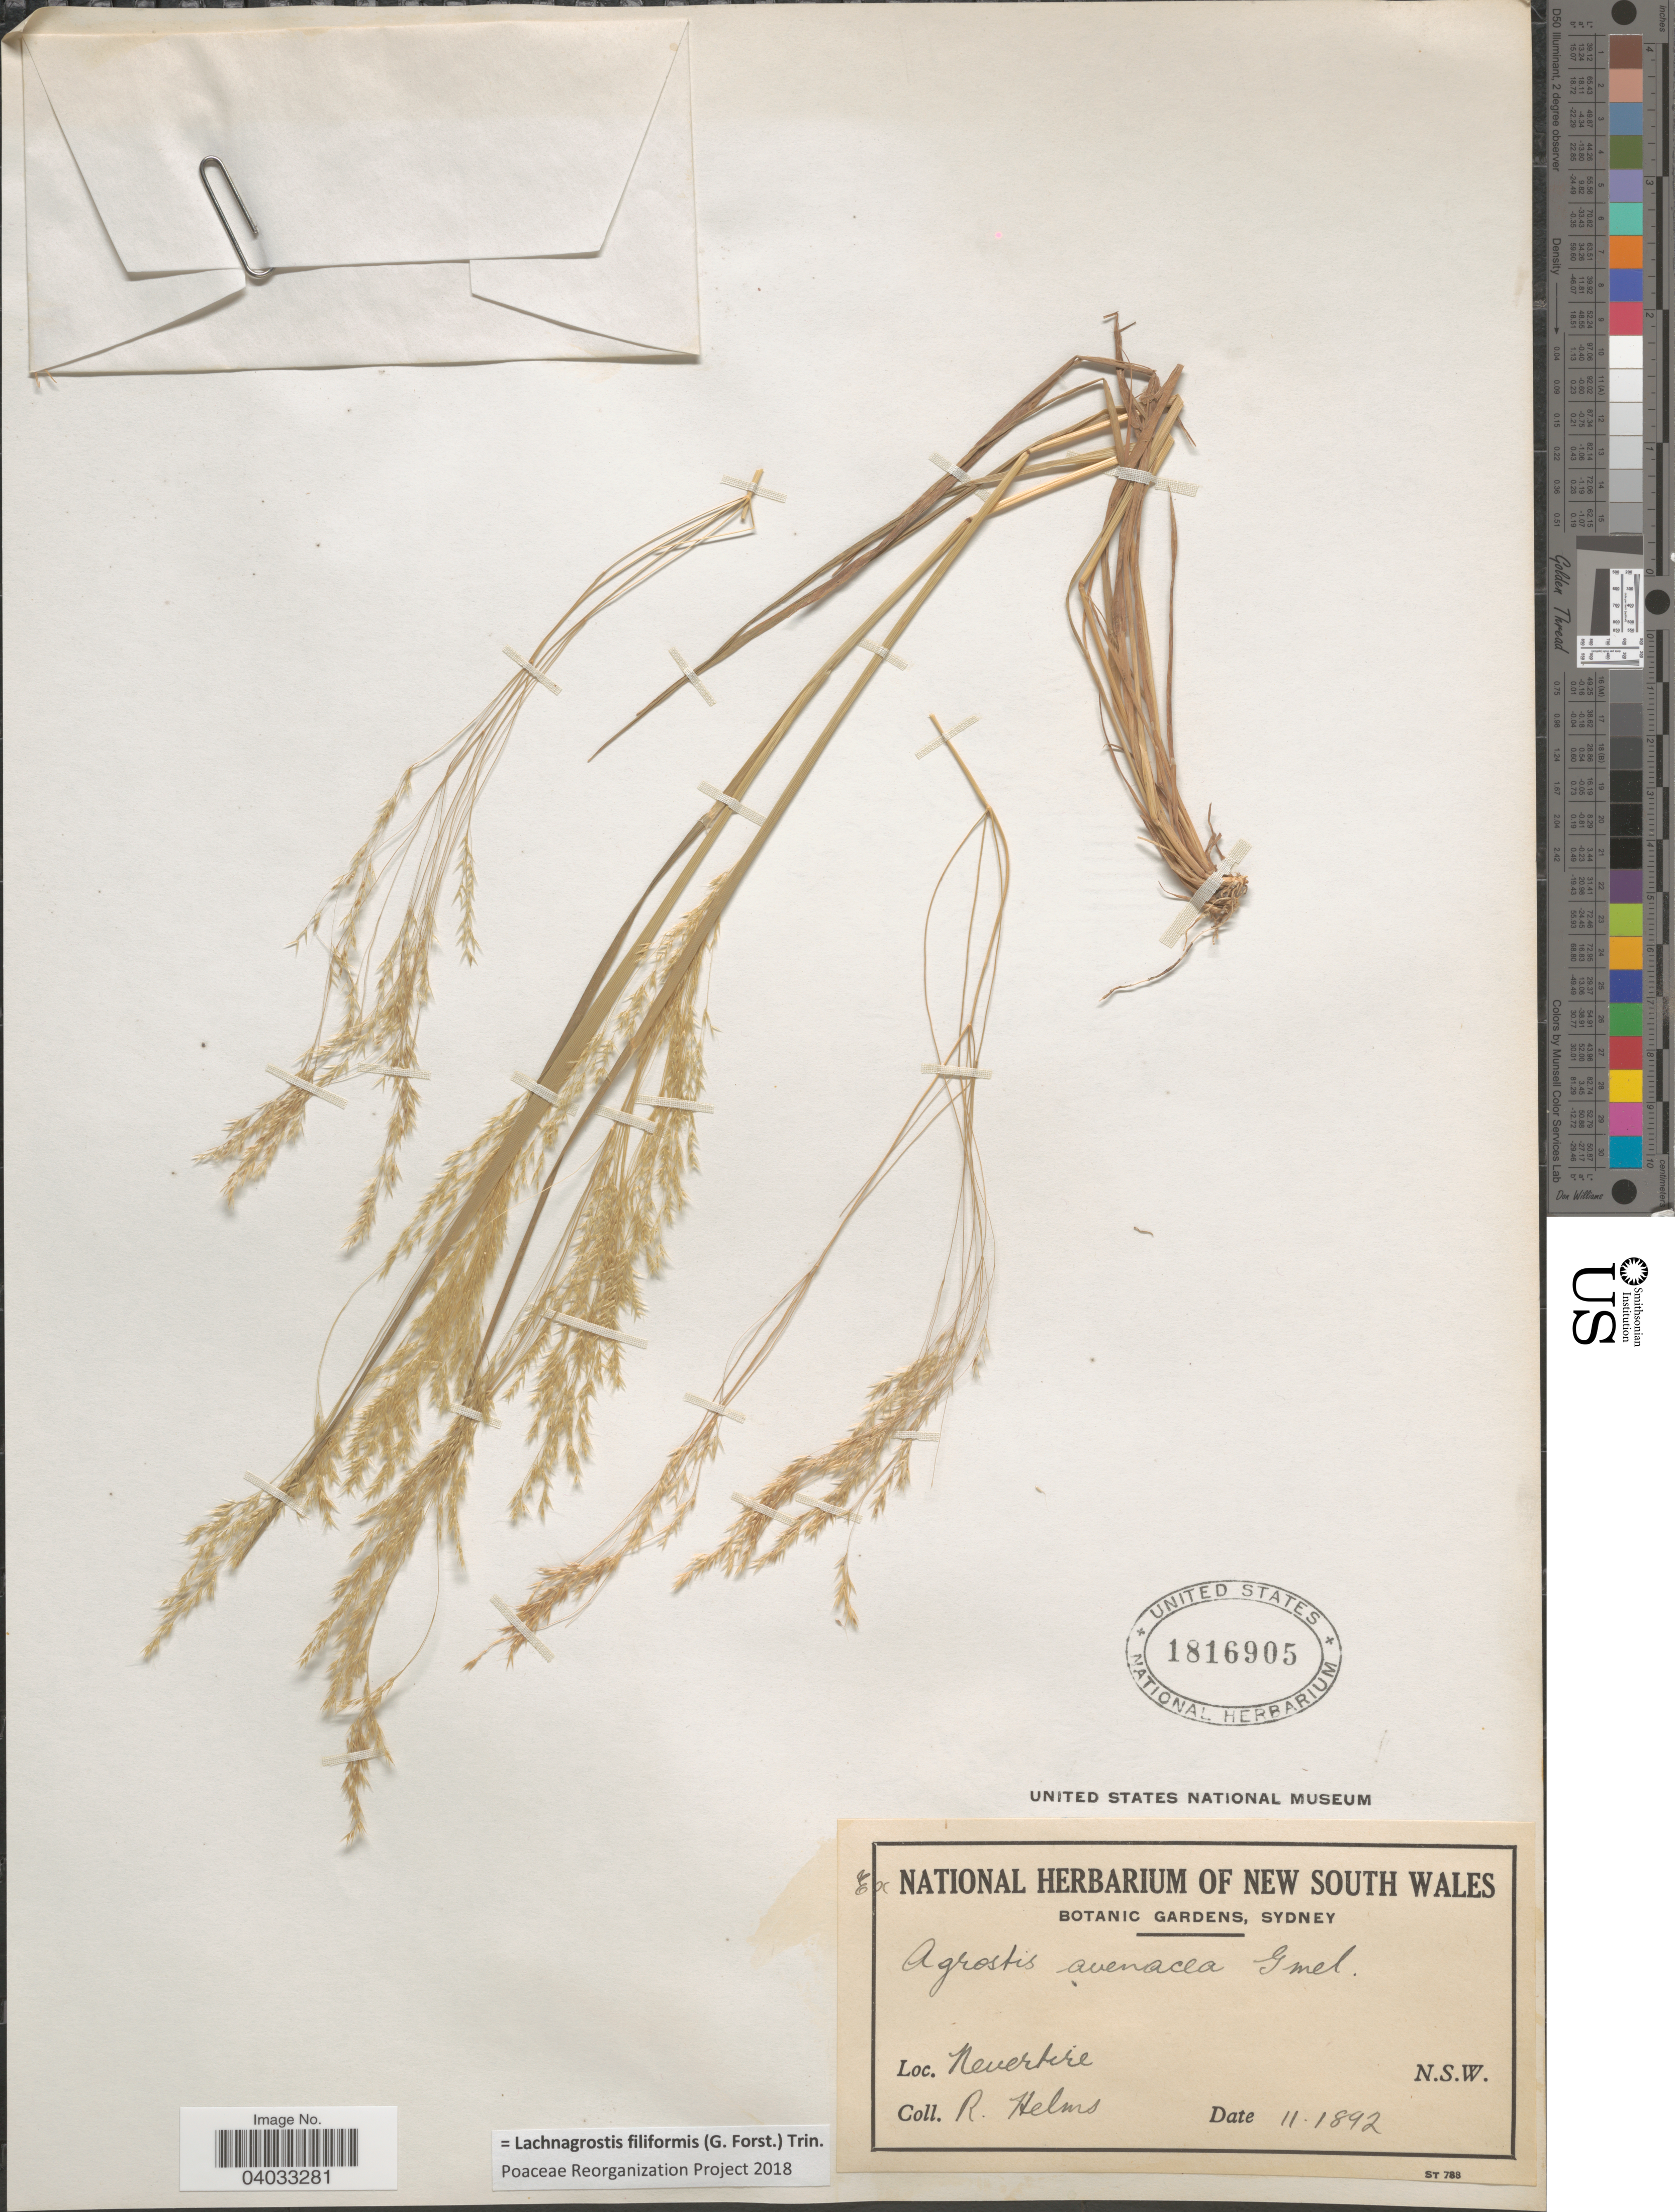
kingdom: Plantae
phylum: Tracheophyta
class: Liliopsida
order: Poales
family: Poaceae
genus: Lachnagrostis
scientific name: Lachnagrostis filiformis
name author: (J.R. Forst.) Trin.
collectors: R. Helms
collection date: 1892-11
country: Australia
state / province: New South Wales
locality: Nevertire.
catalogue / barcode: US 1816905